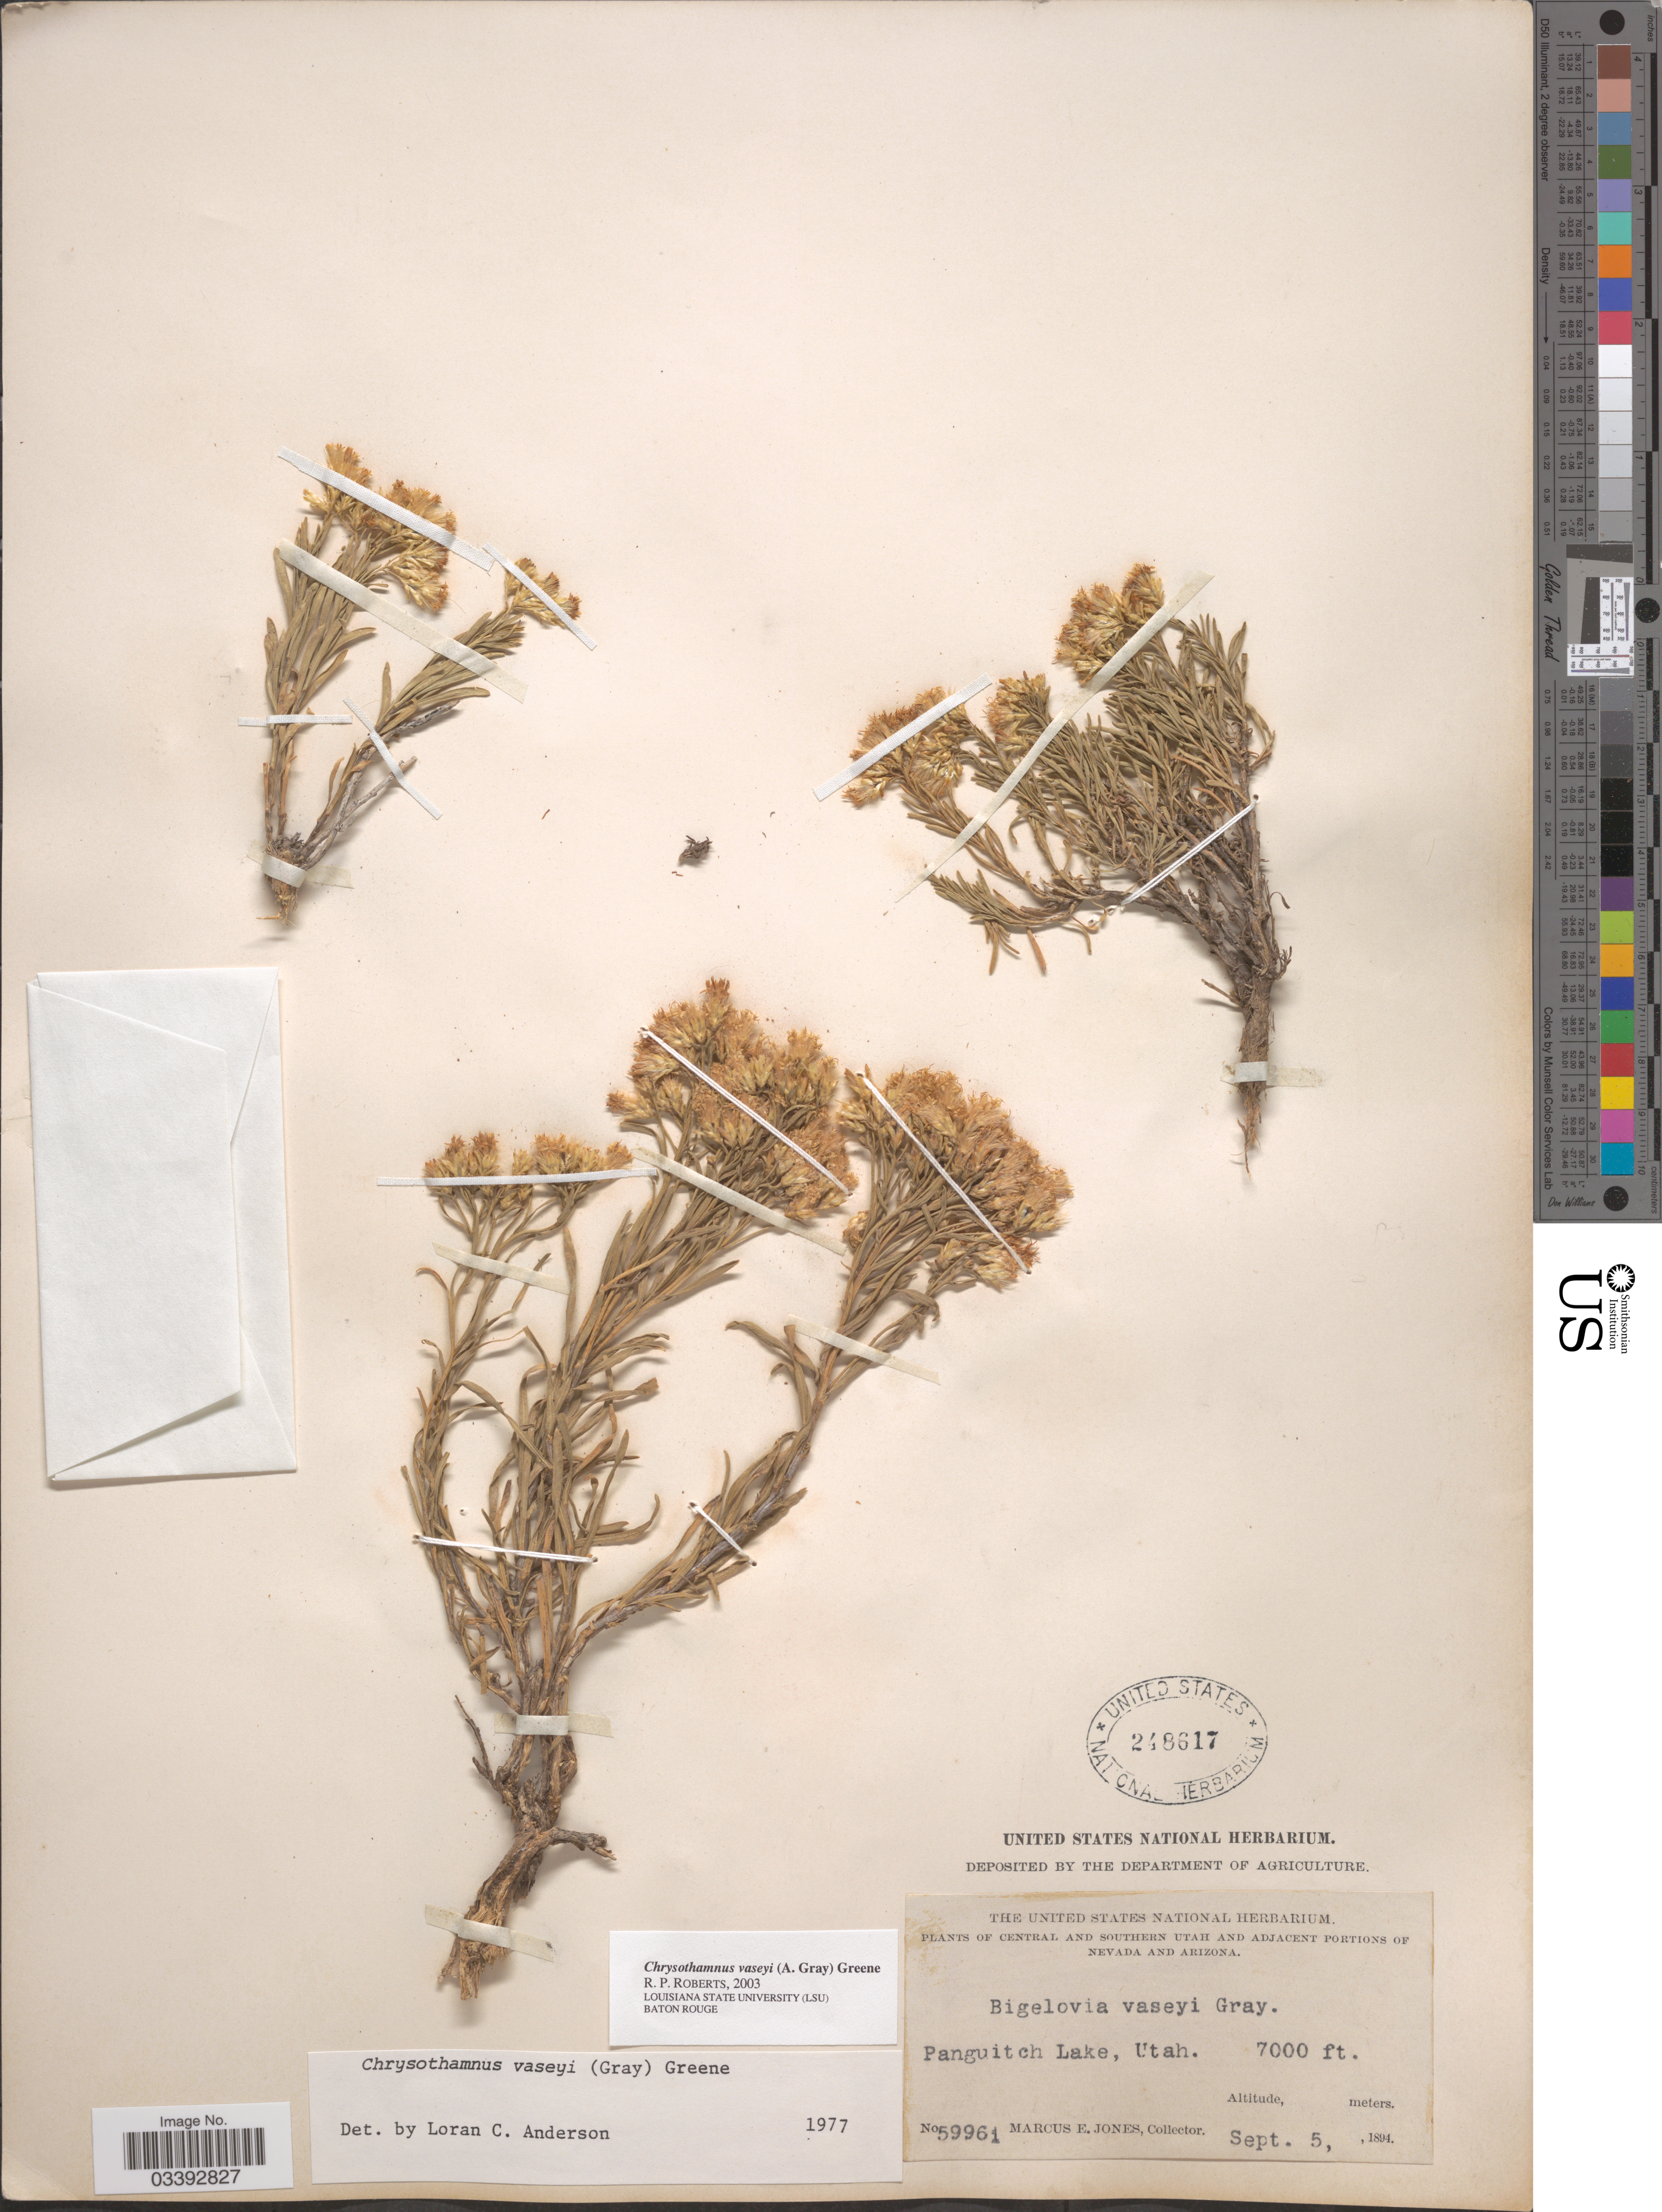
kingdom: Plantae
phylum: Tracheophyta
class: Magnoliopsida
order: Asterales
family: Asteraceae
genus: Chrysothamnus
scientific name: Chrysothamnus vaseyi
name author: (A. Gray) Greene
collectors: M. E. Jones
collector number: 59961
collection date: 1894-09-05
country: United States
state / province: Utah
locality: Central and Southern Utah, Panguitch Lake.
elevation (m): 2134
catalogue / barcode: US 248617